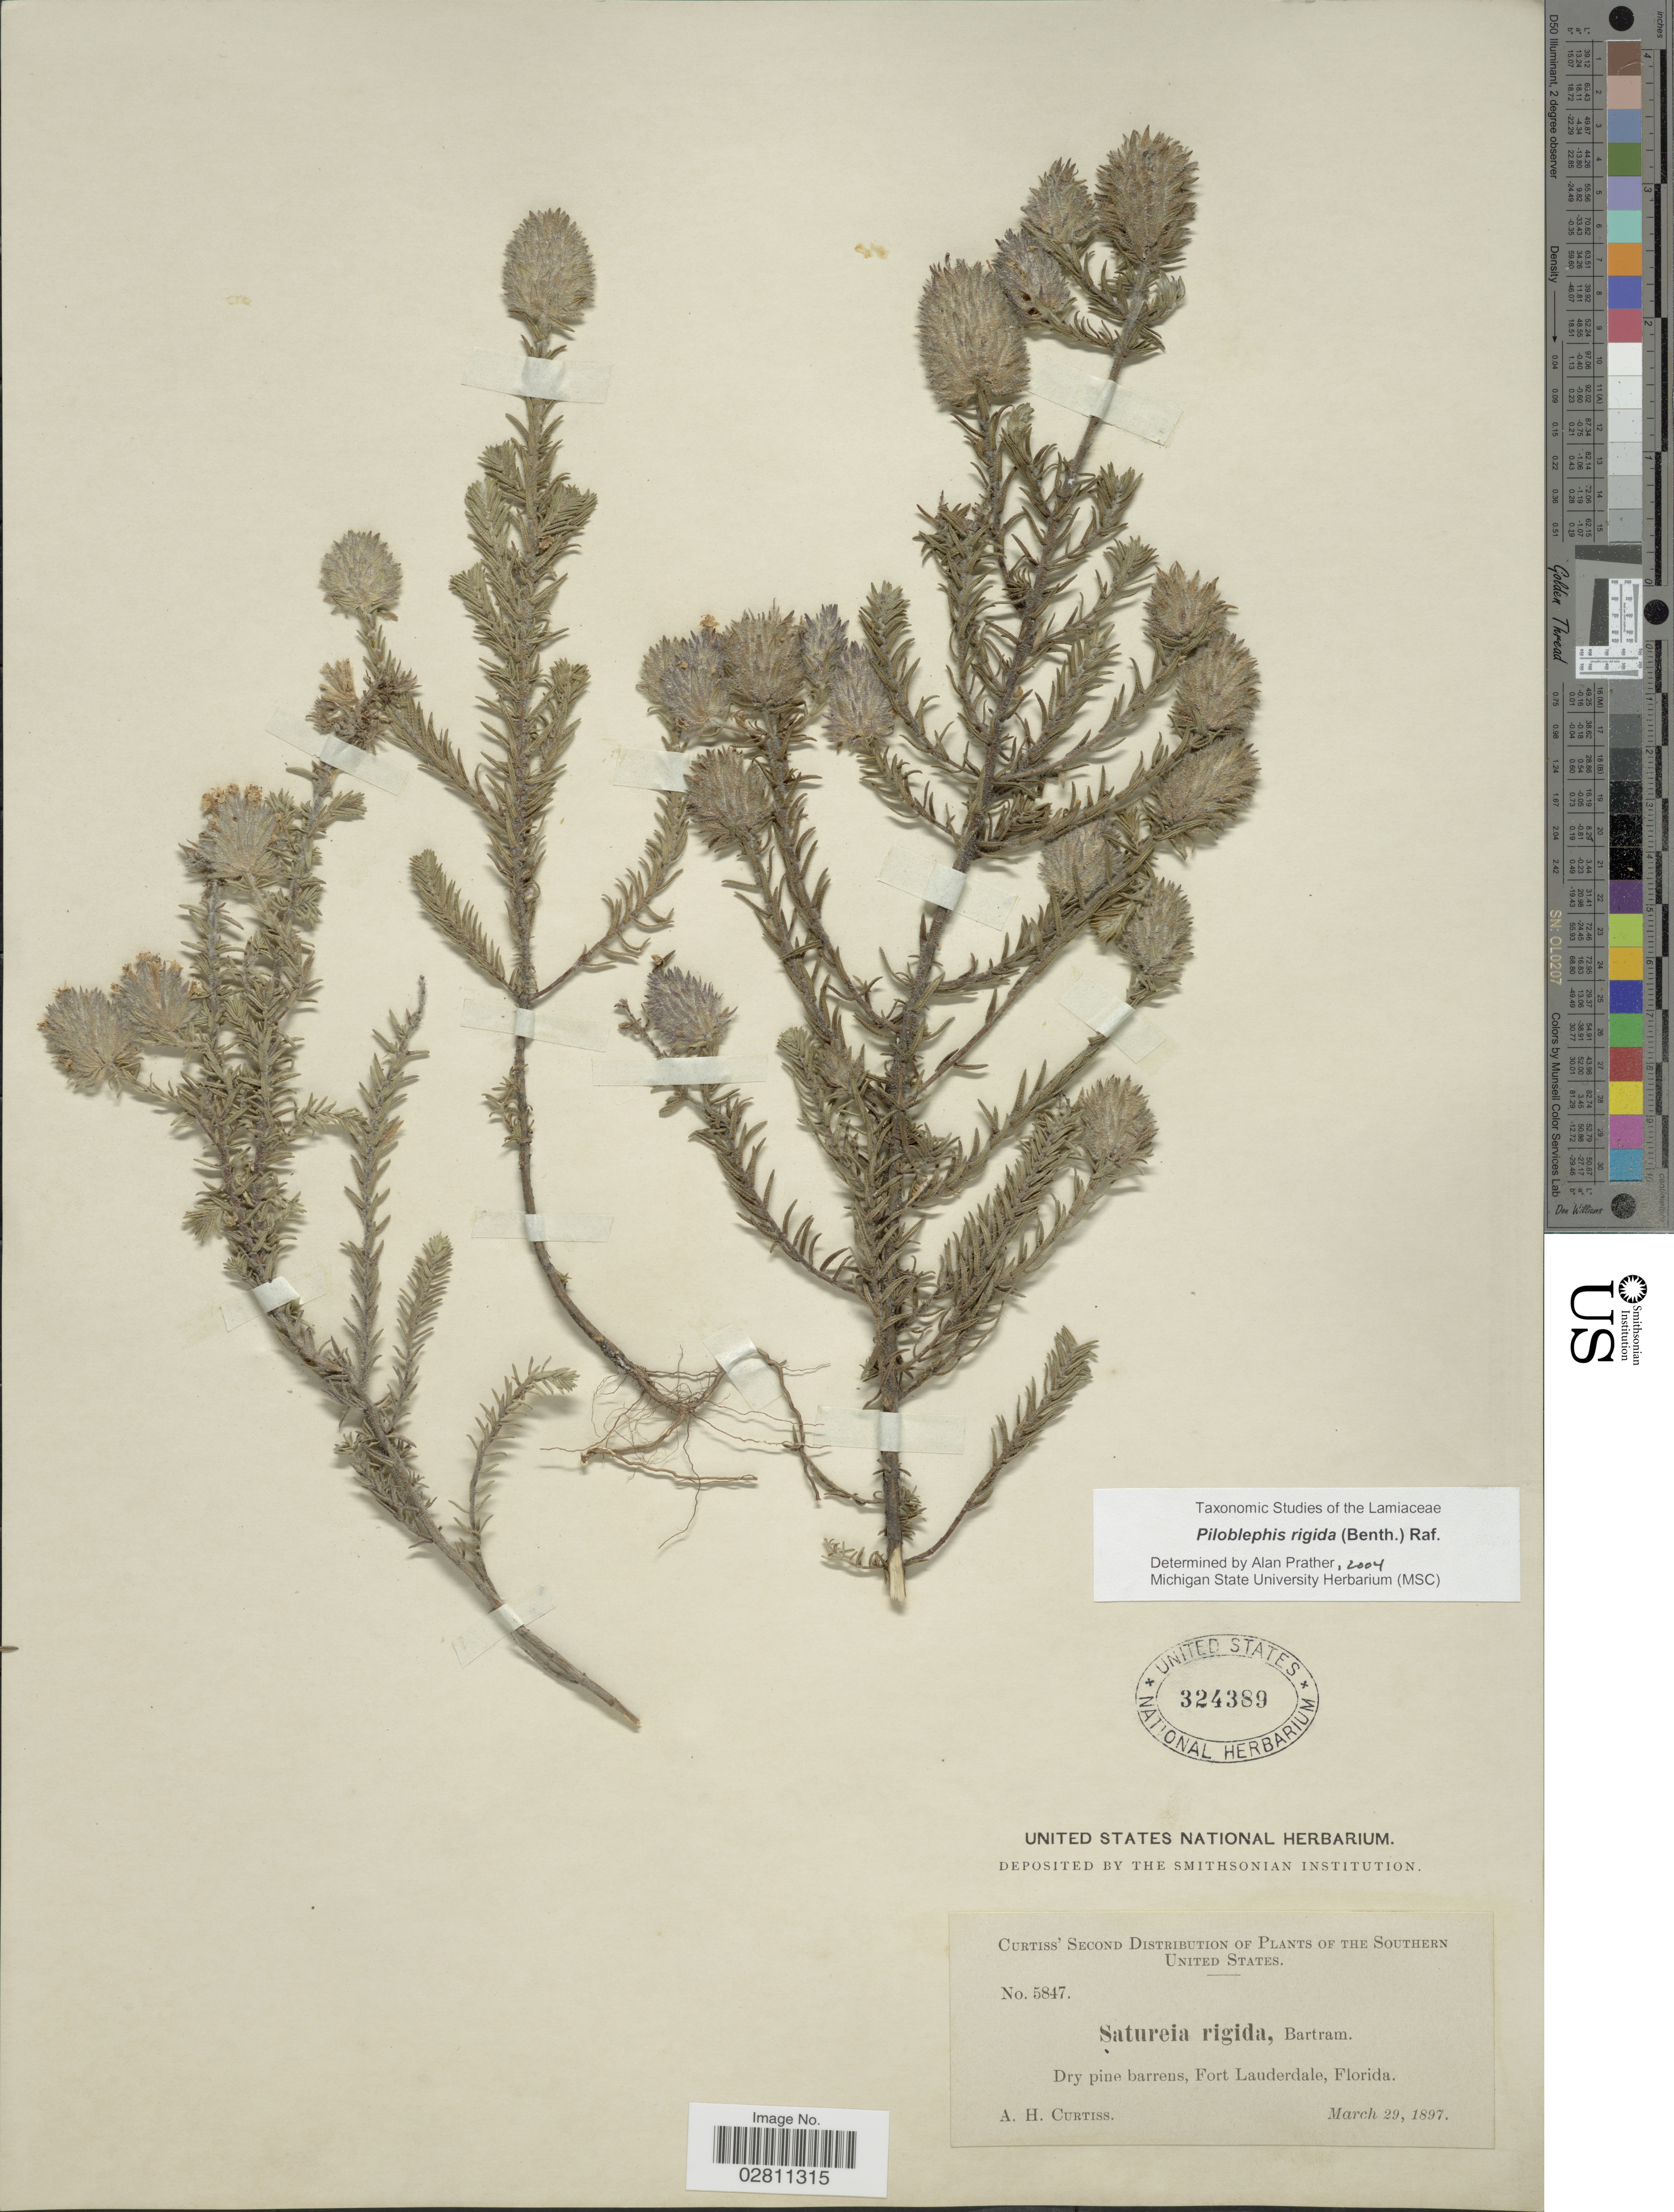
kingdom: Plantae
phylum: Tracheophyta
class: Magnoliopsida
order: Lamiales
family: Lamiaceae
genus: Piloblephis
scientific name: Piloblephis rigida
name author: (Bartram ex Benth.) Raf.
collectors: A. H. Curtiss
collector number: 5847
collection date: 1897-03-29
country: United States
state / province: Florida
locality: Southern United States, Fort Lauderdale.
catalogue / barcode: US 324389